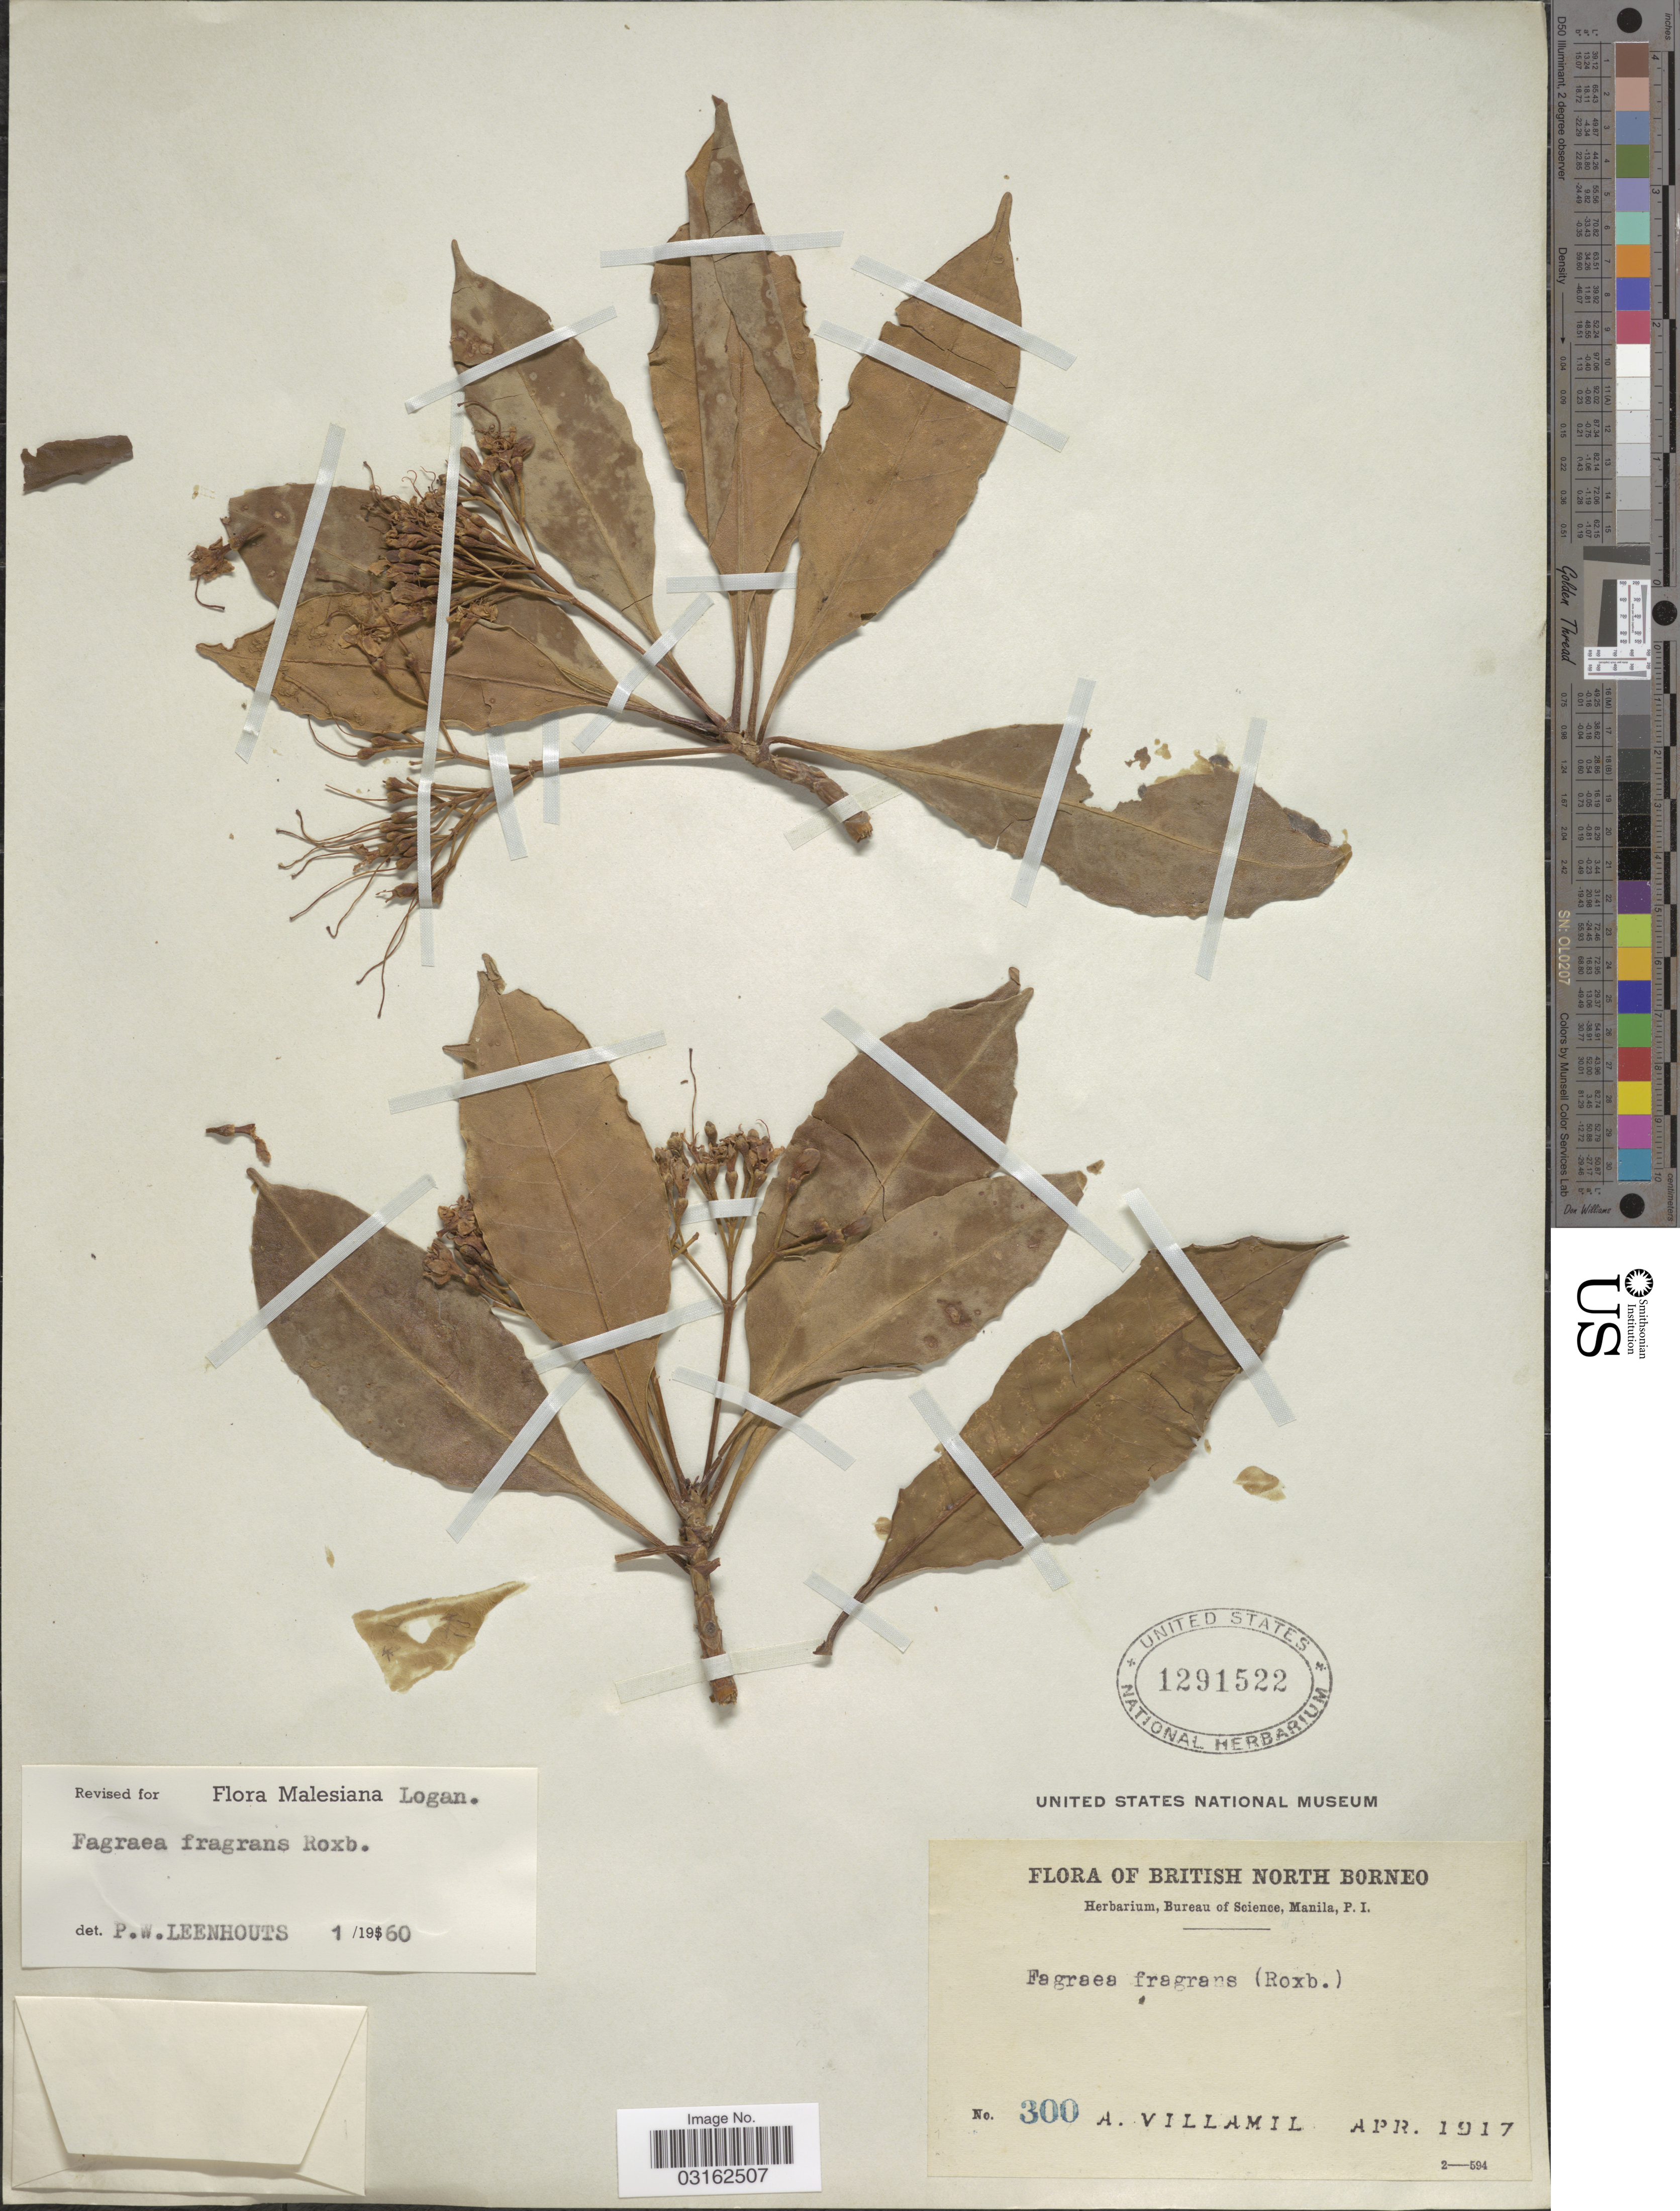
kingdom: Plantae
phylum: Tracheophyta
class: Magnoliopsida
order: Gentianales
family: Gentianaceae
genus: Fagraea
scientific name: Fagraea fragrans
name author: Roxb.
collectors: A. Villamil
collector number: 300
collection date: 1917-04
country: Malaysia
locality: British North Borneo.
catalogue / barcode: US 1291522